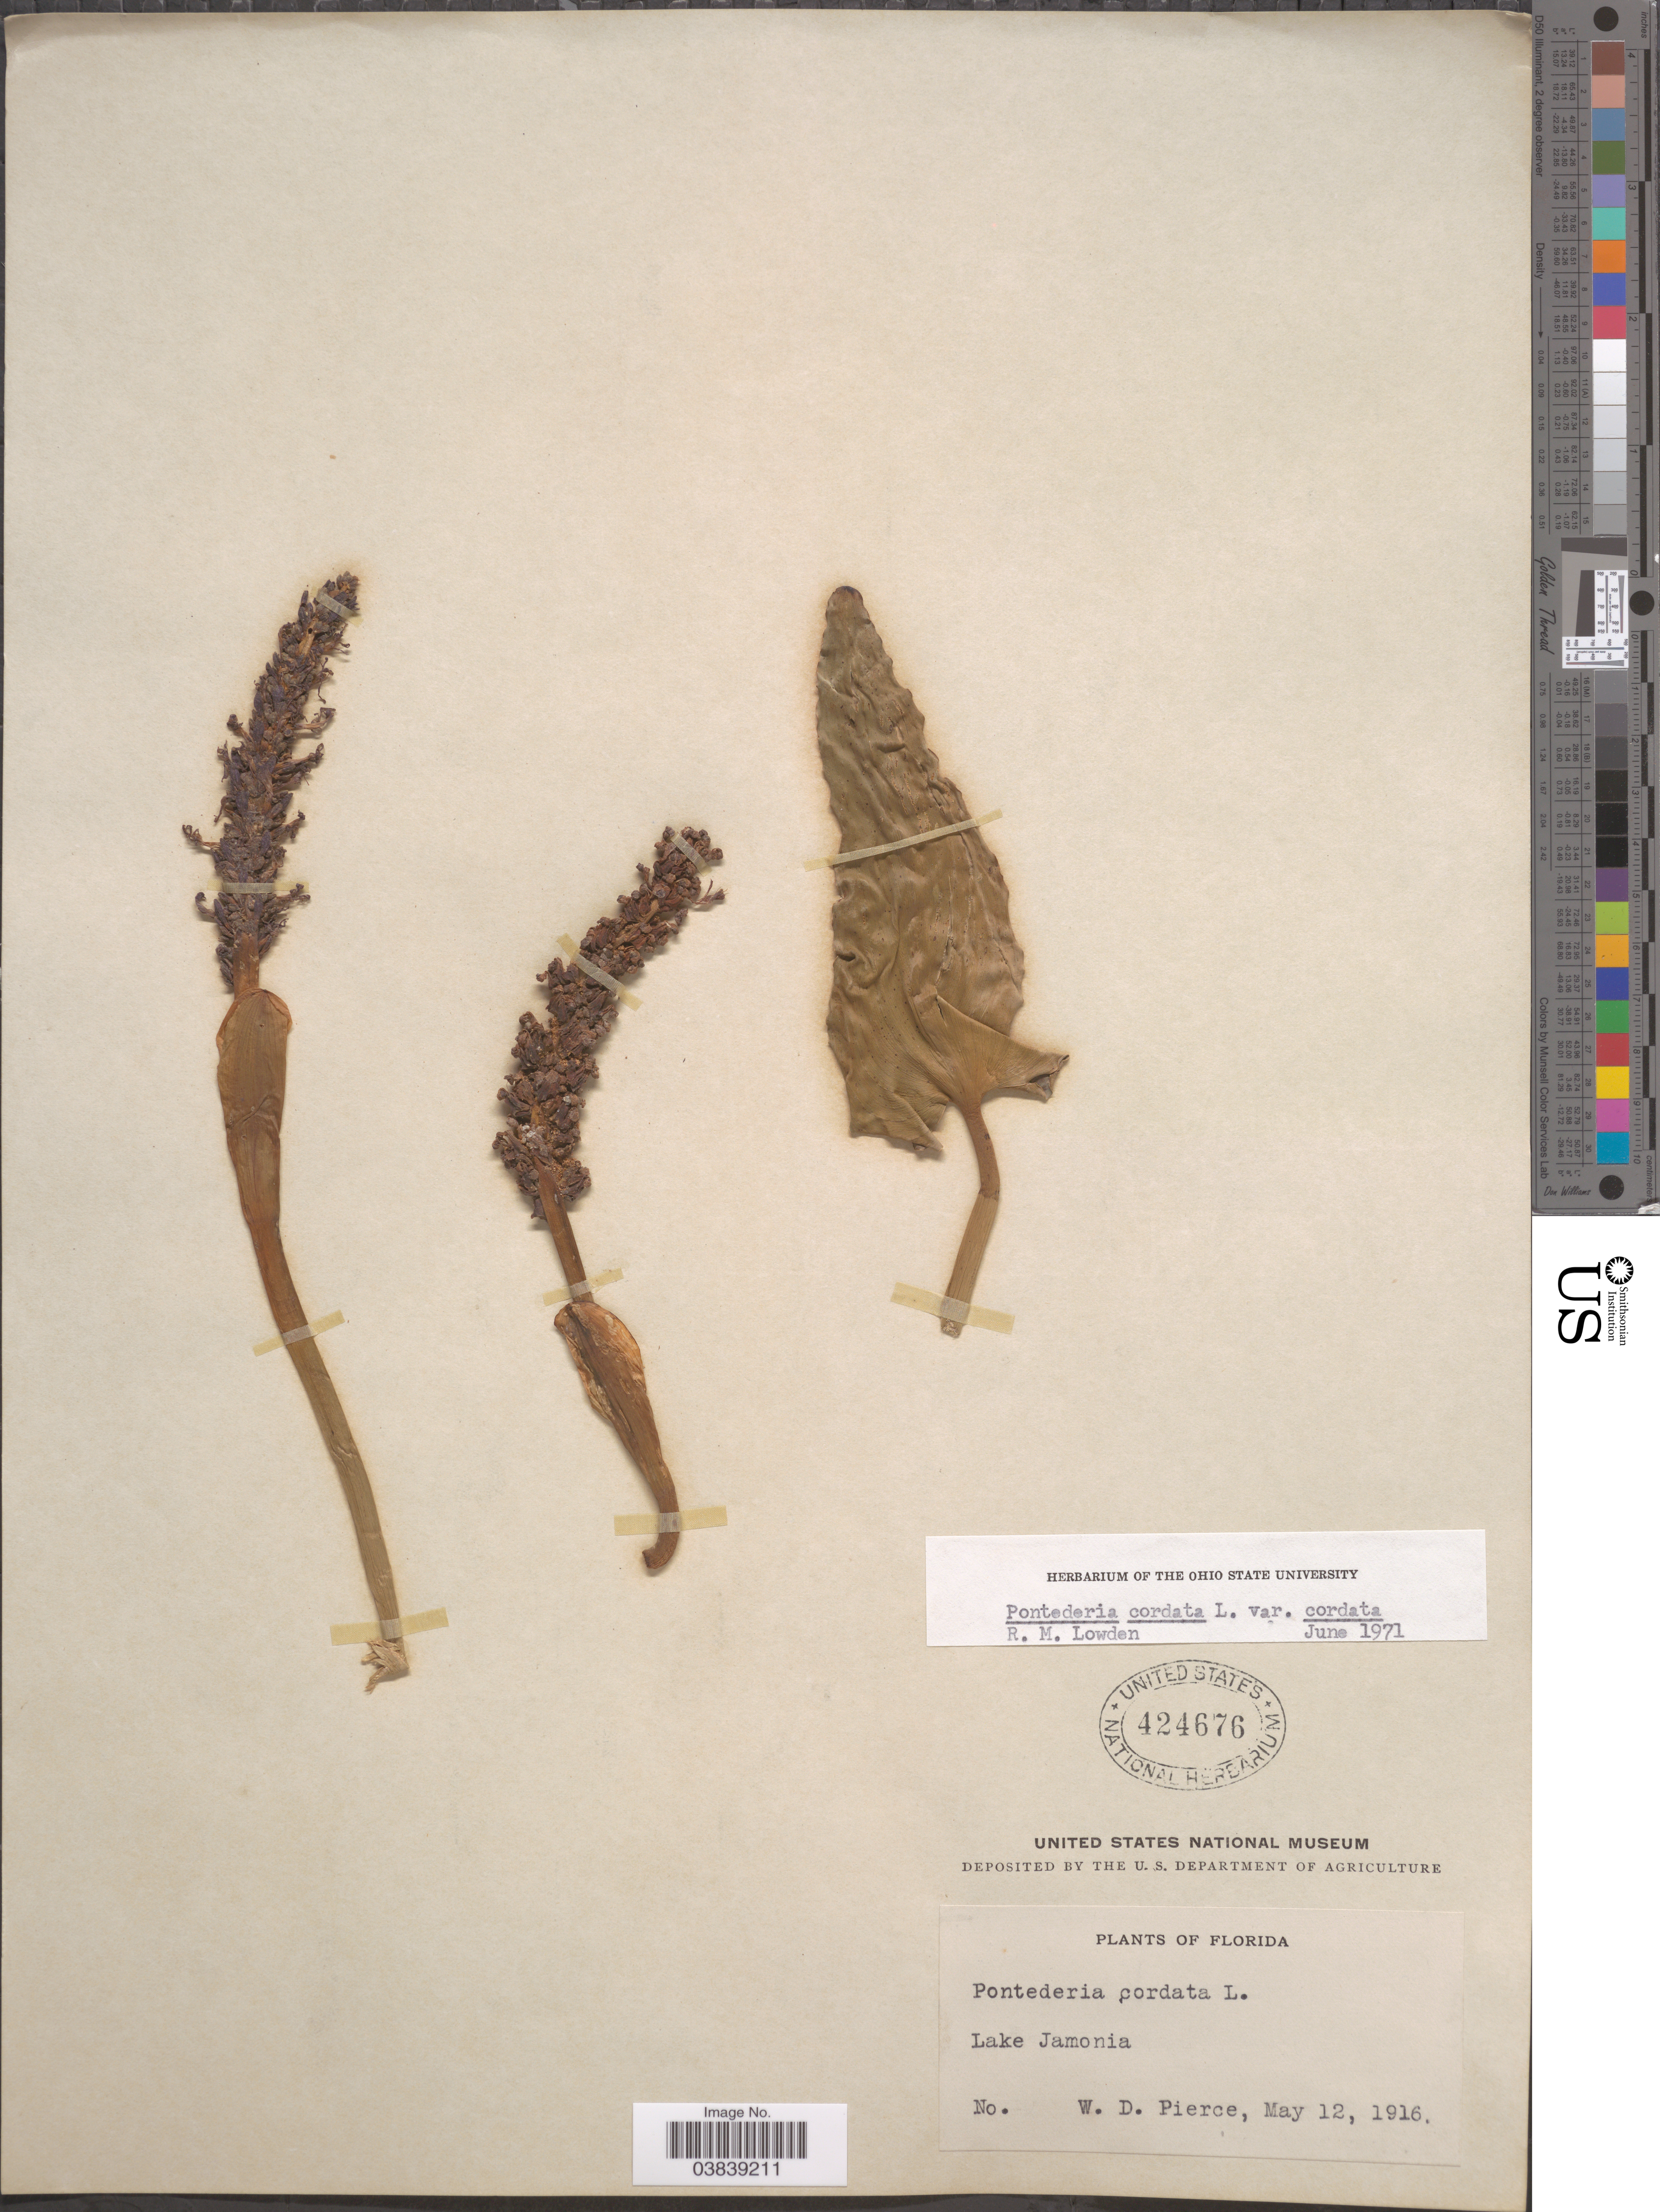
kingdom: Plantae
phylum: Tracheophyta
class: Liliopsida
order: Commelinales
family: Pontederiaceae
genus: Pontederia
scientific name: Pontederia cordata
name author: L.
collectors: W. Pierce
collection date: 1916-05-12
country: United States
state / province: Florida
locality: Lake Jamonia.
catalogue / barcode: US 424676